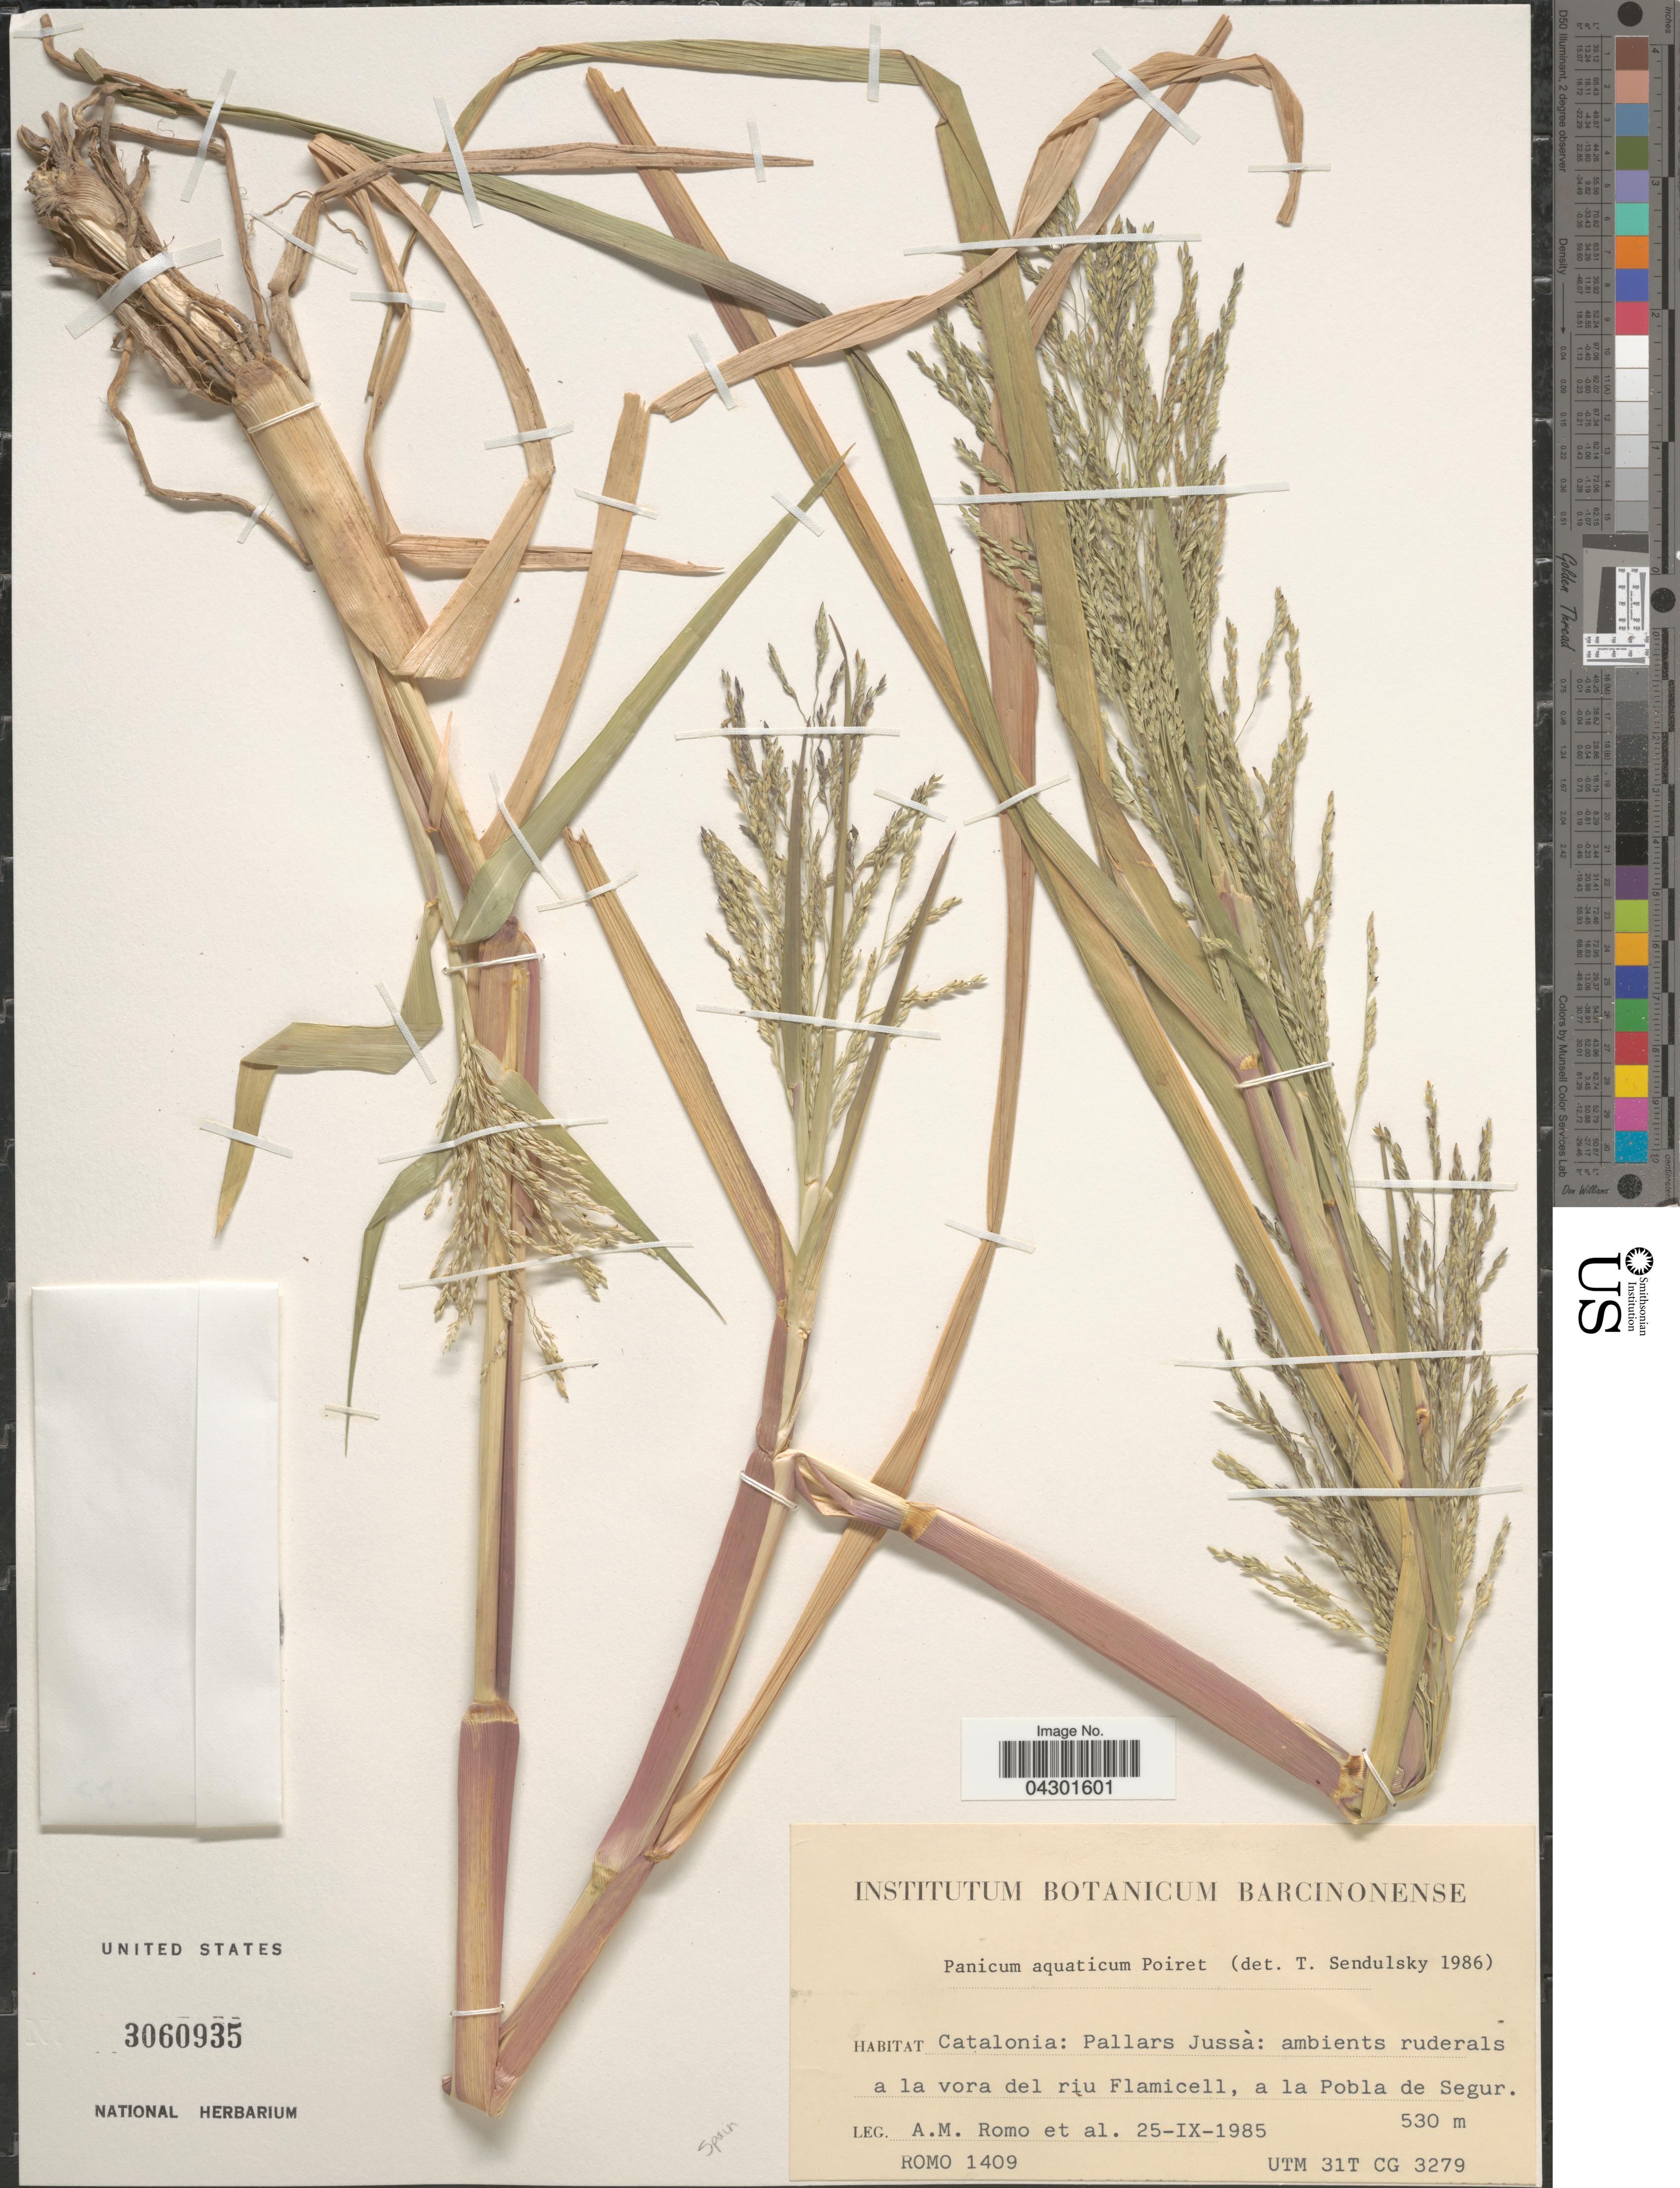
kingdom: Plantae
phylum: Tracheophyta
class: Liliopsida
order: Poales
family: Poaceae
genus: Panicum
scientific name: Panicum aquaticum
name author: Poir.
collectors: A. Romo & et al.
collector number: ROMO1409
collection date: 1985-09-25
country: Spain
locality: Catalonia: Pallars Jussa: ambients ruderals a la vora del riu Flamicelli, a la Pobla de Segur. UTM 31T CG 3279.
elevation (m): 530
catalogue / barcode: US 3060935